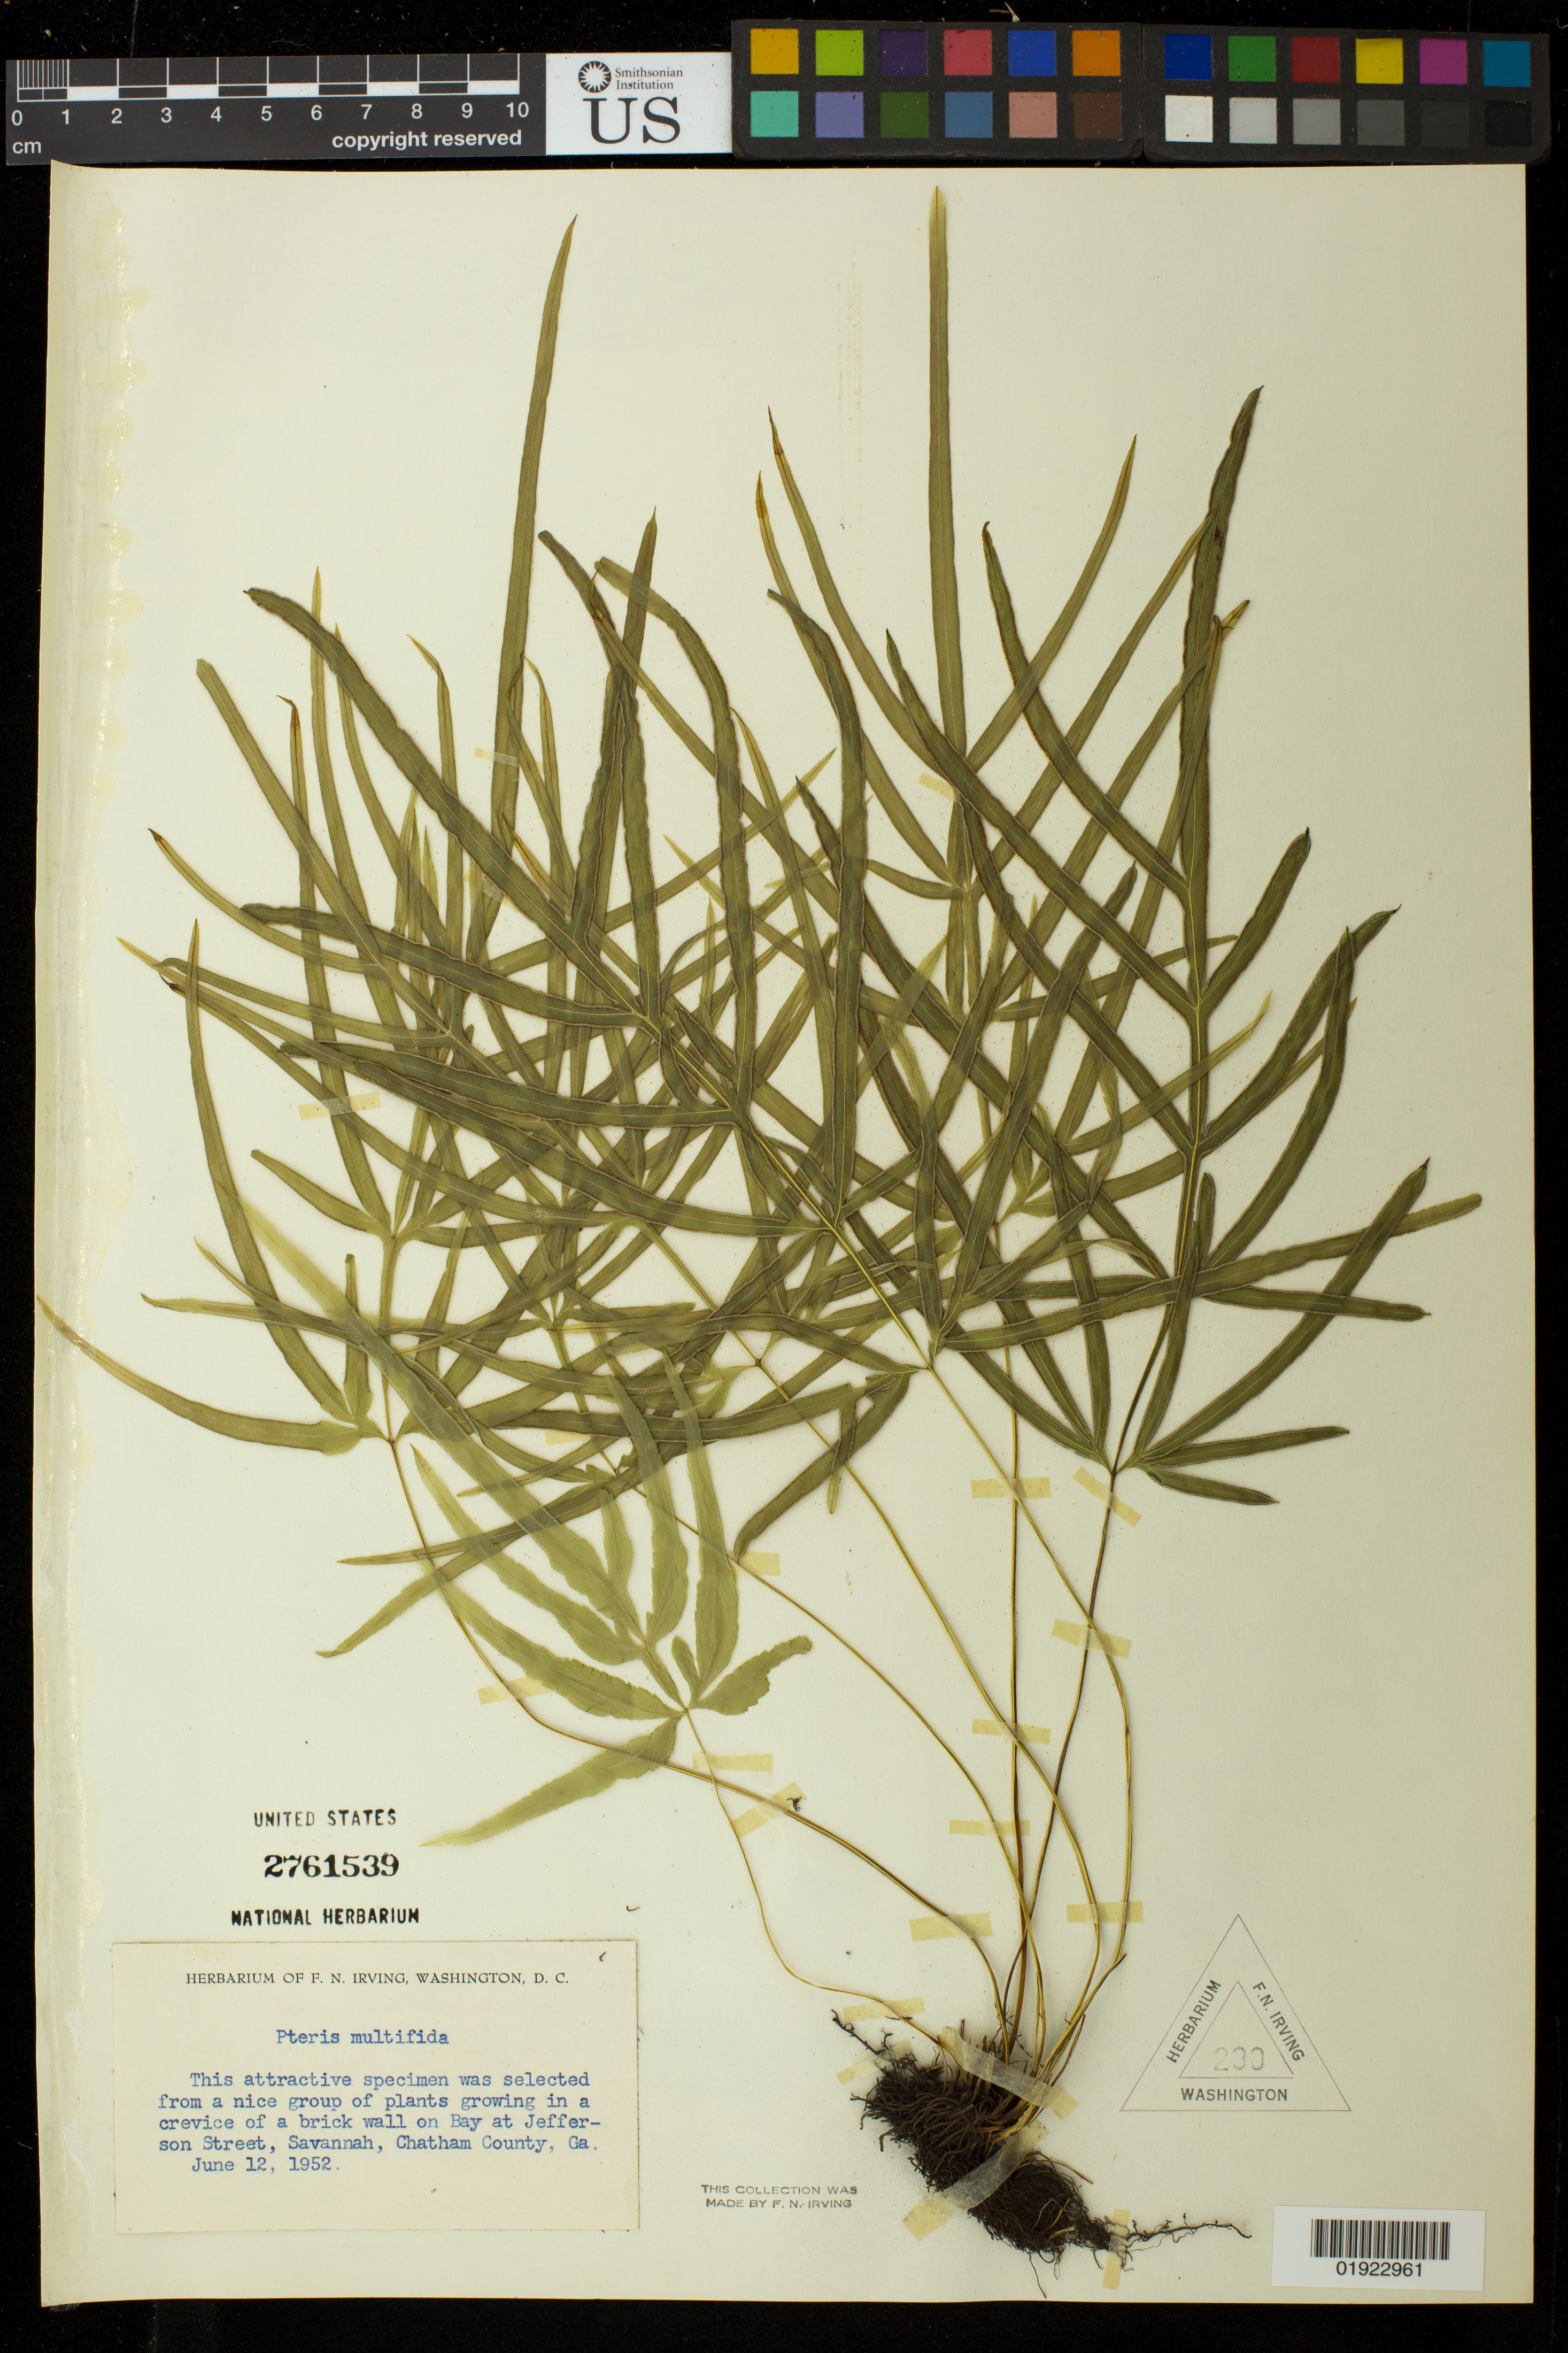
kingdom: Plantae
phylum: Tracheophyta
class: Polypodiopsida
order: Polypodiales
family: Pteridaceae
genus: Pteris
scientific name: Pteris multifida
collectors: F. Irving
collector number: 230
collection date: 1952-06-12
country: United States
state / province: Georgia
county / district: Chatham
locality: Jefferson Street, Savannah.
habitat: Group of plants growing in a crevice of a brick wall.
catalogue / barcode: US 2761539